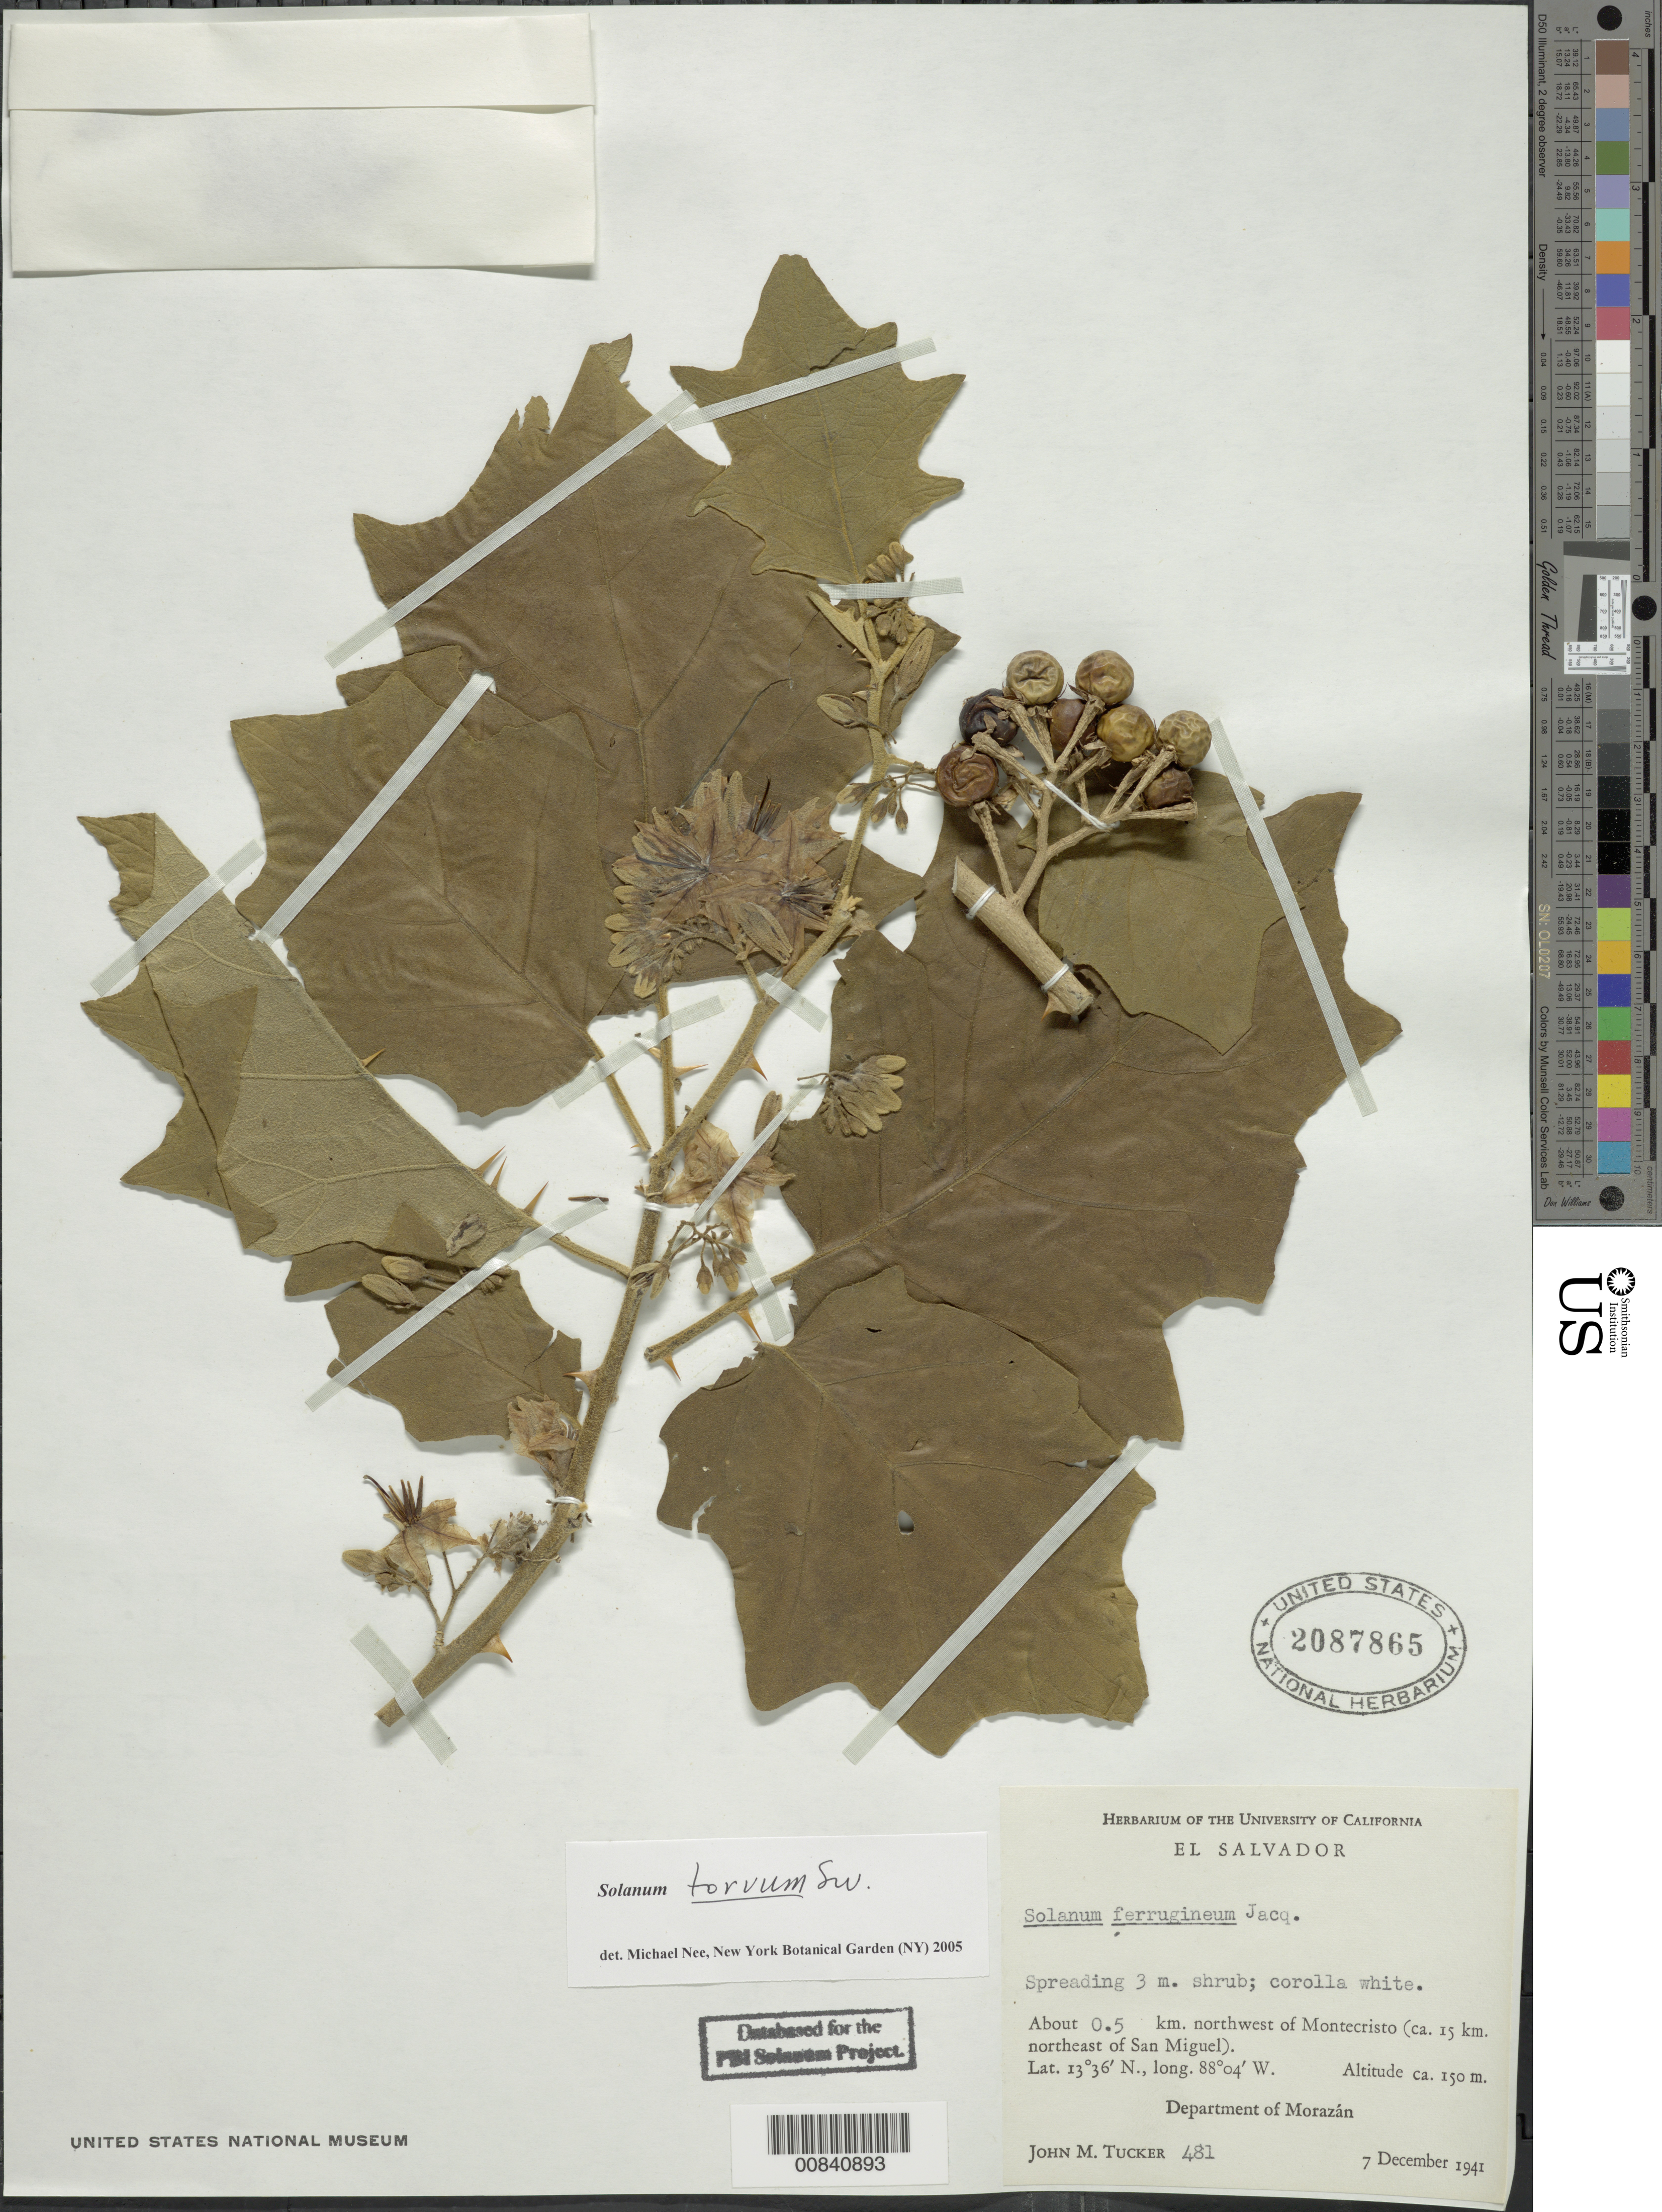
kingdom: Plantae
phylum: Tracheophyta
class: Magnoliopsida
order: Solanales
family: Solanaceae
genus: Solanum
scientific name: Solanum torvum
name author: Sw.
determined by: Nee, Michael H.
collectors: J. M. Tucker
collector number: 481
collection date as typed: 7 Dec 1941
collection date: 1941-12-07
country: El Salvador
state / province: Morazán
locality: About 0.5 km NW of Montecristo (ca. 15 km NE of San Miguel).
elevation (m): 150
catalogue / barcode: US 2087865